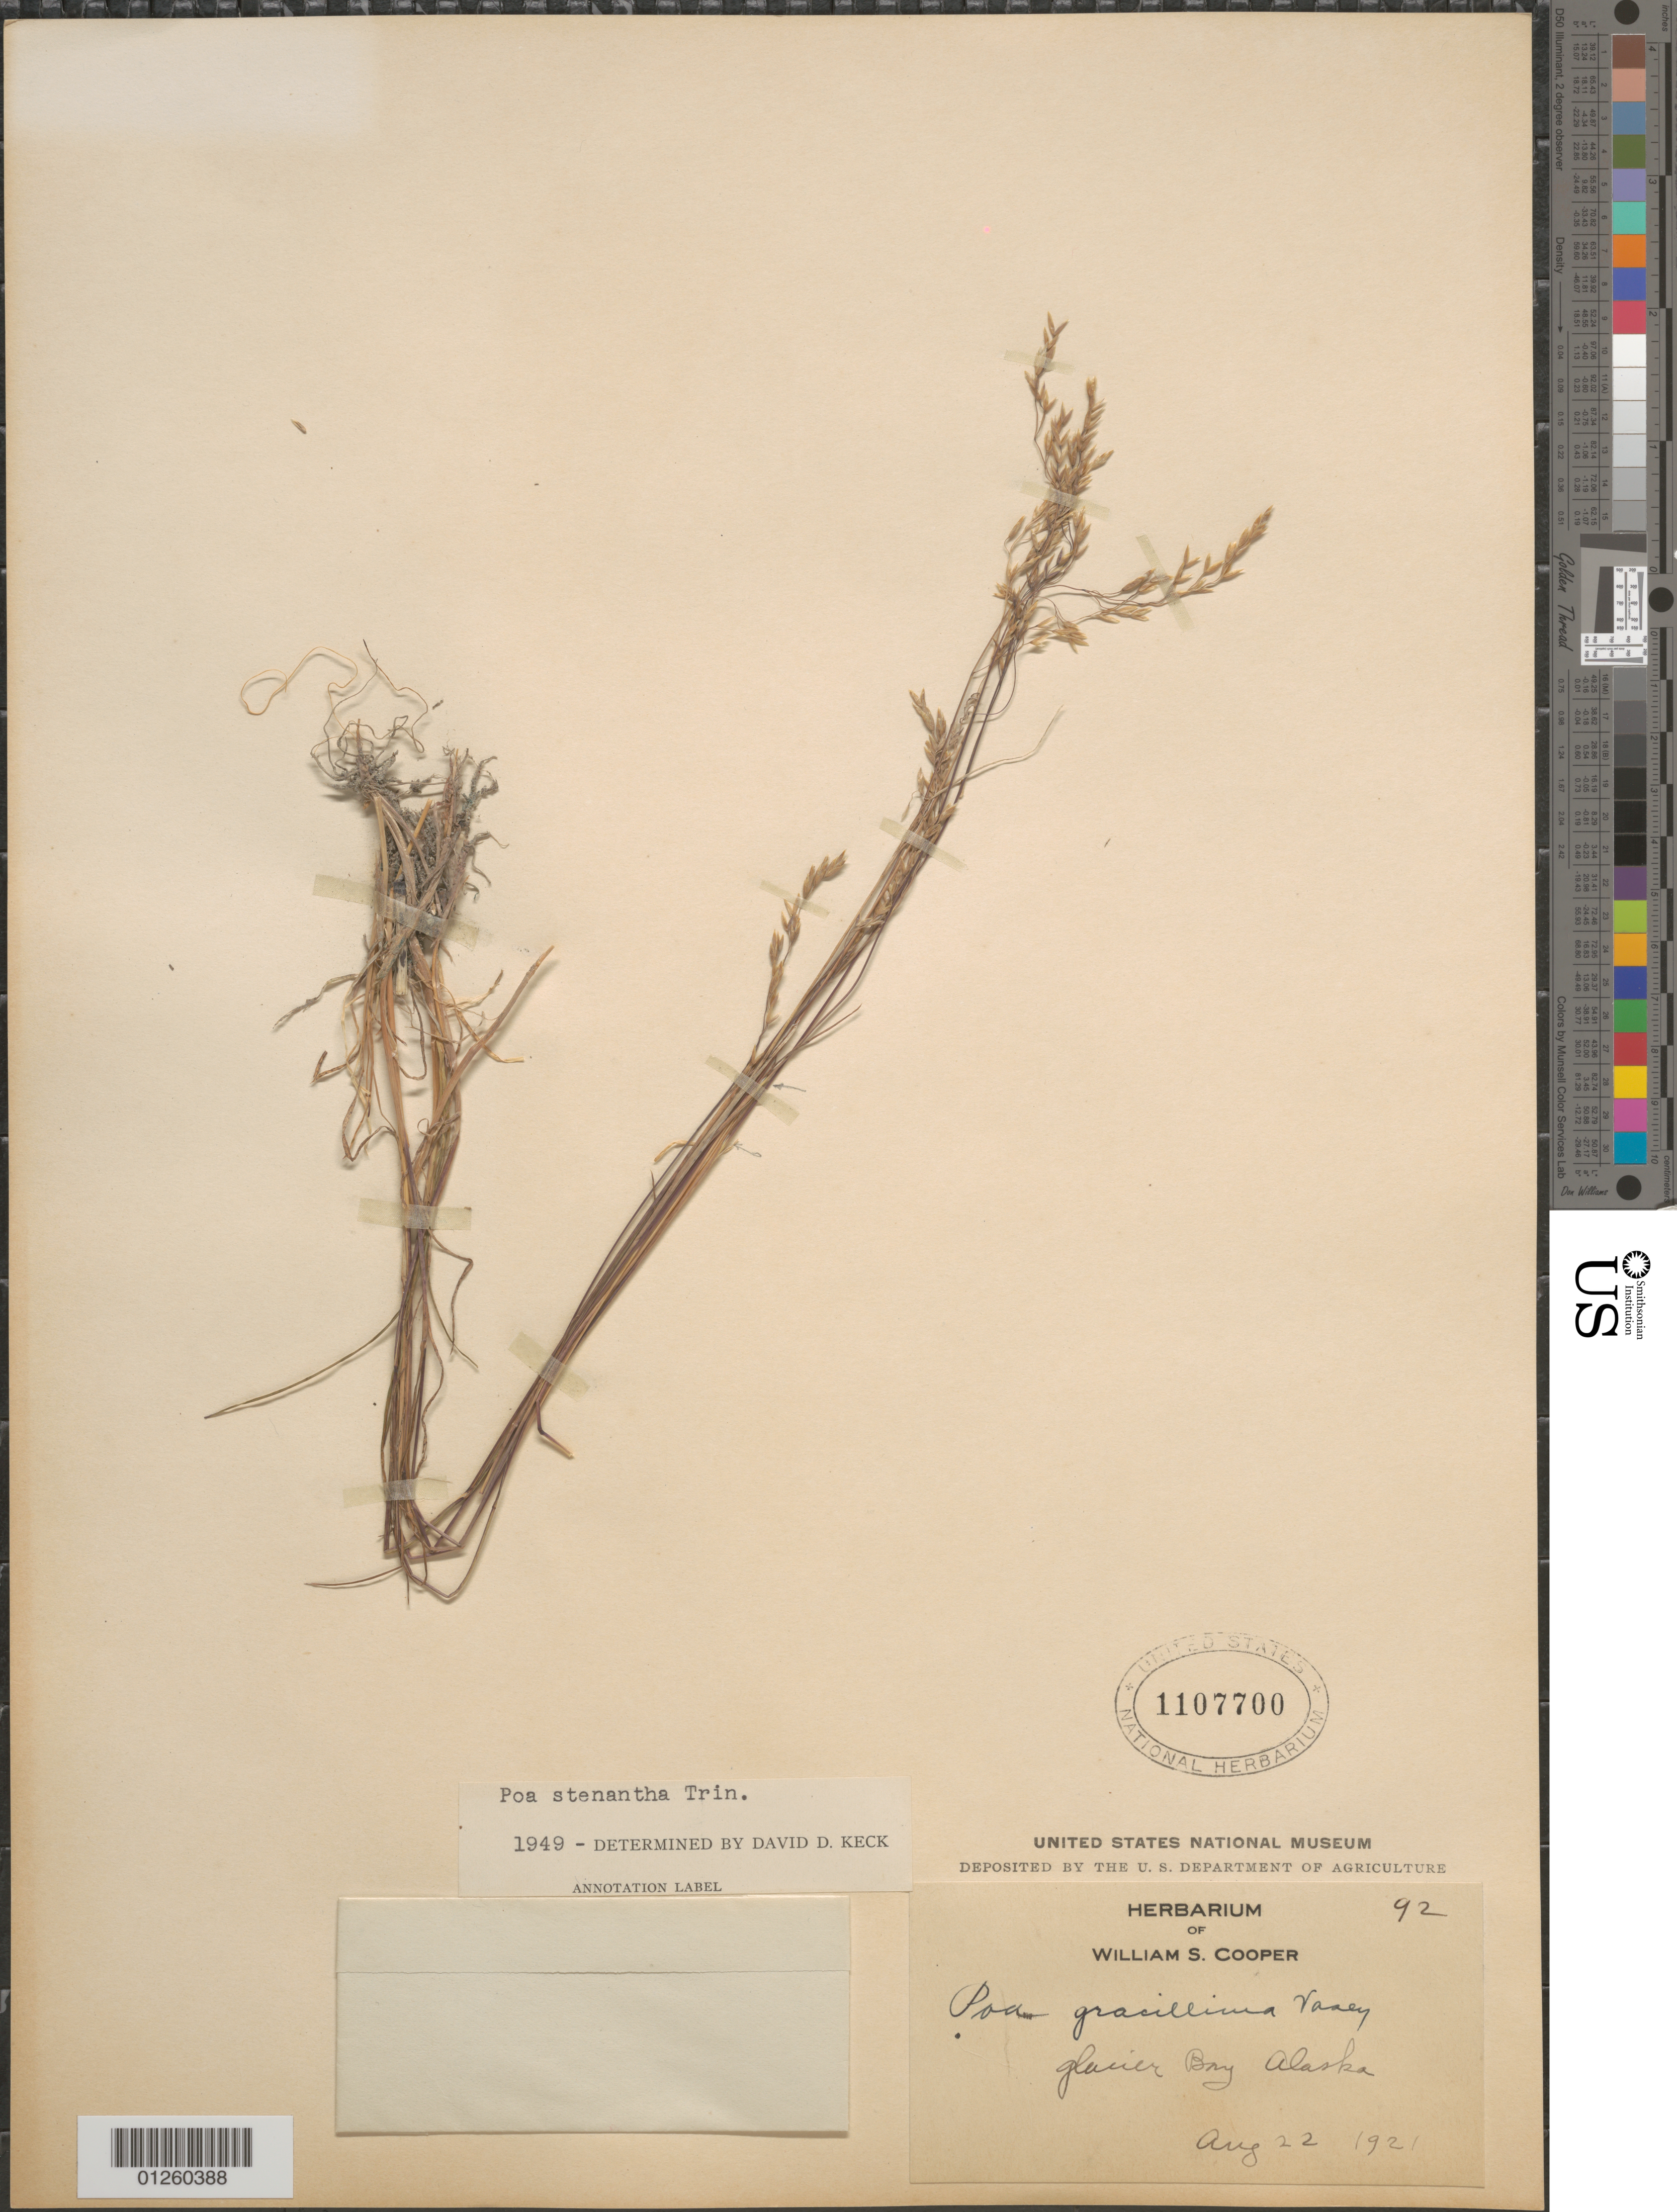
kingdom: Plantae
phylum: Tracheophyta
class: Liliopsida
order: Poales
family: Poaceae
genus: Poa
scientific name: Poa stenantha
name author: Trin.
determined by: Soreng, Robert J., Research Associate (BOT), Smithsonian Institution - National Museum of Natural History (UNITED STATES)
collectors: W. Cooper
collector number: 92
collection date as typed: Aug 22, 1921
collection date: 1921-08-22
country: United States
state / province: Alaska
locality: Glacier Bay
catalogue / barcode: US 1107700